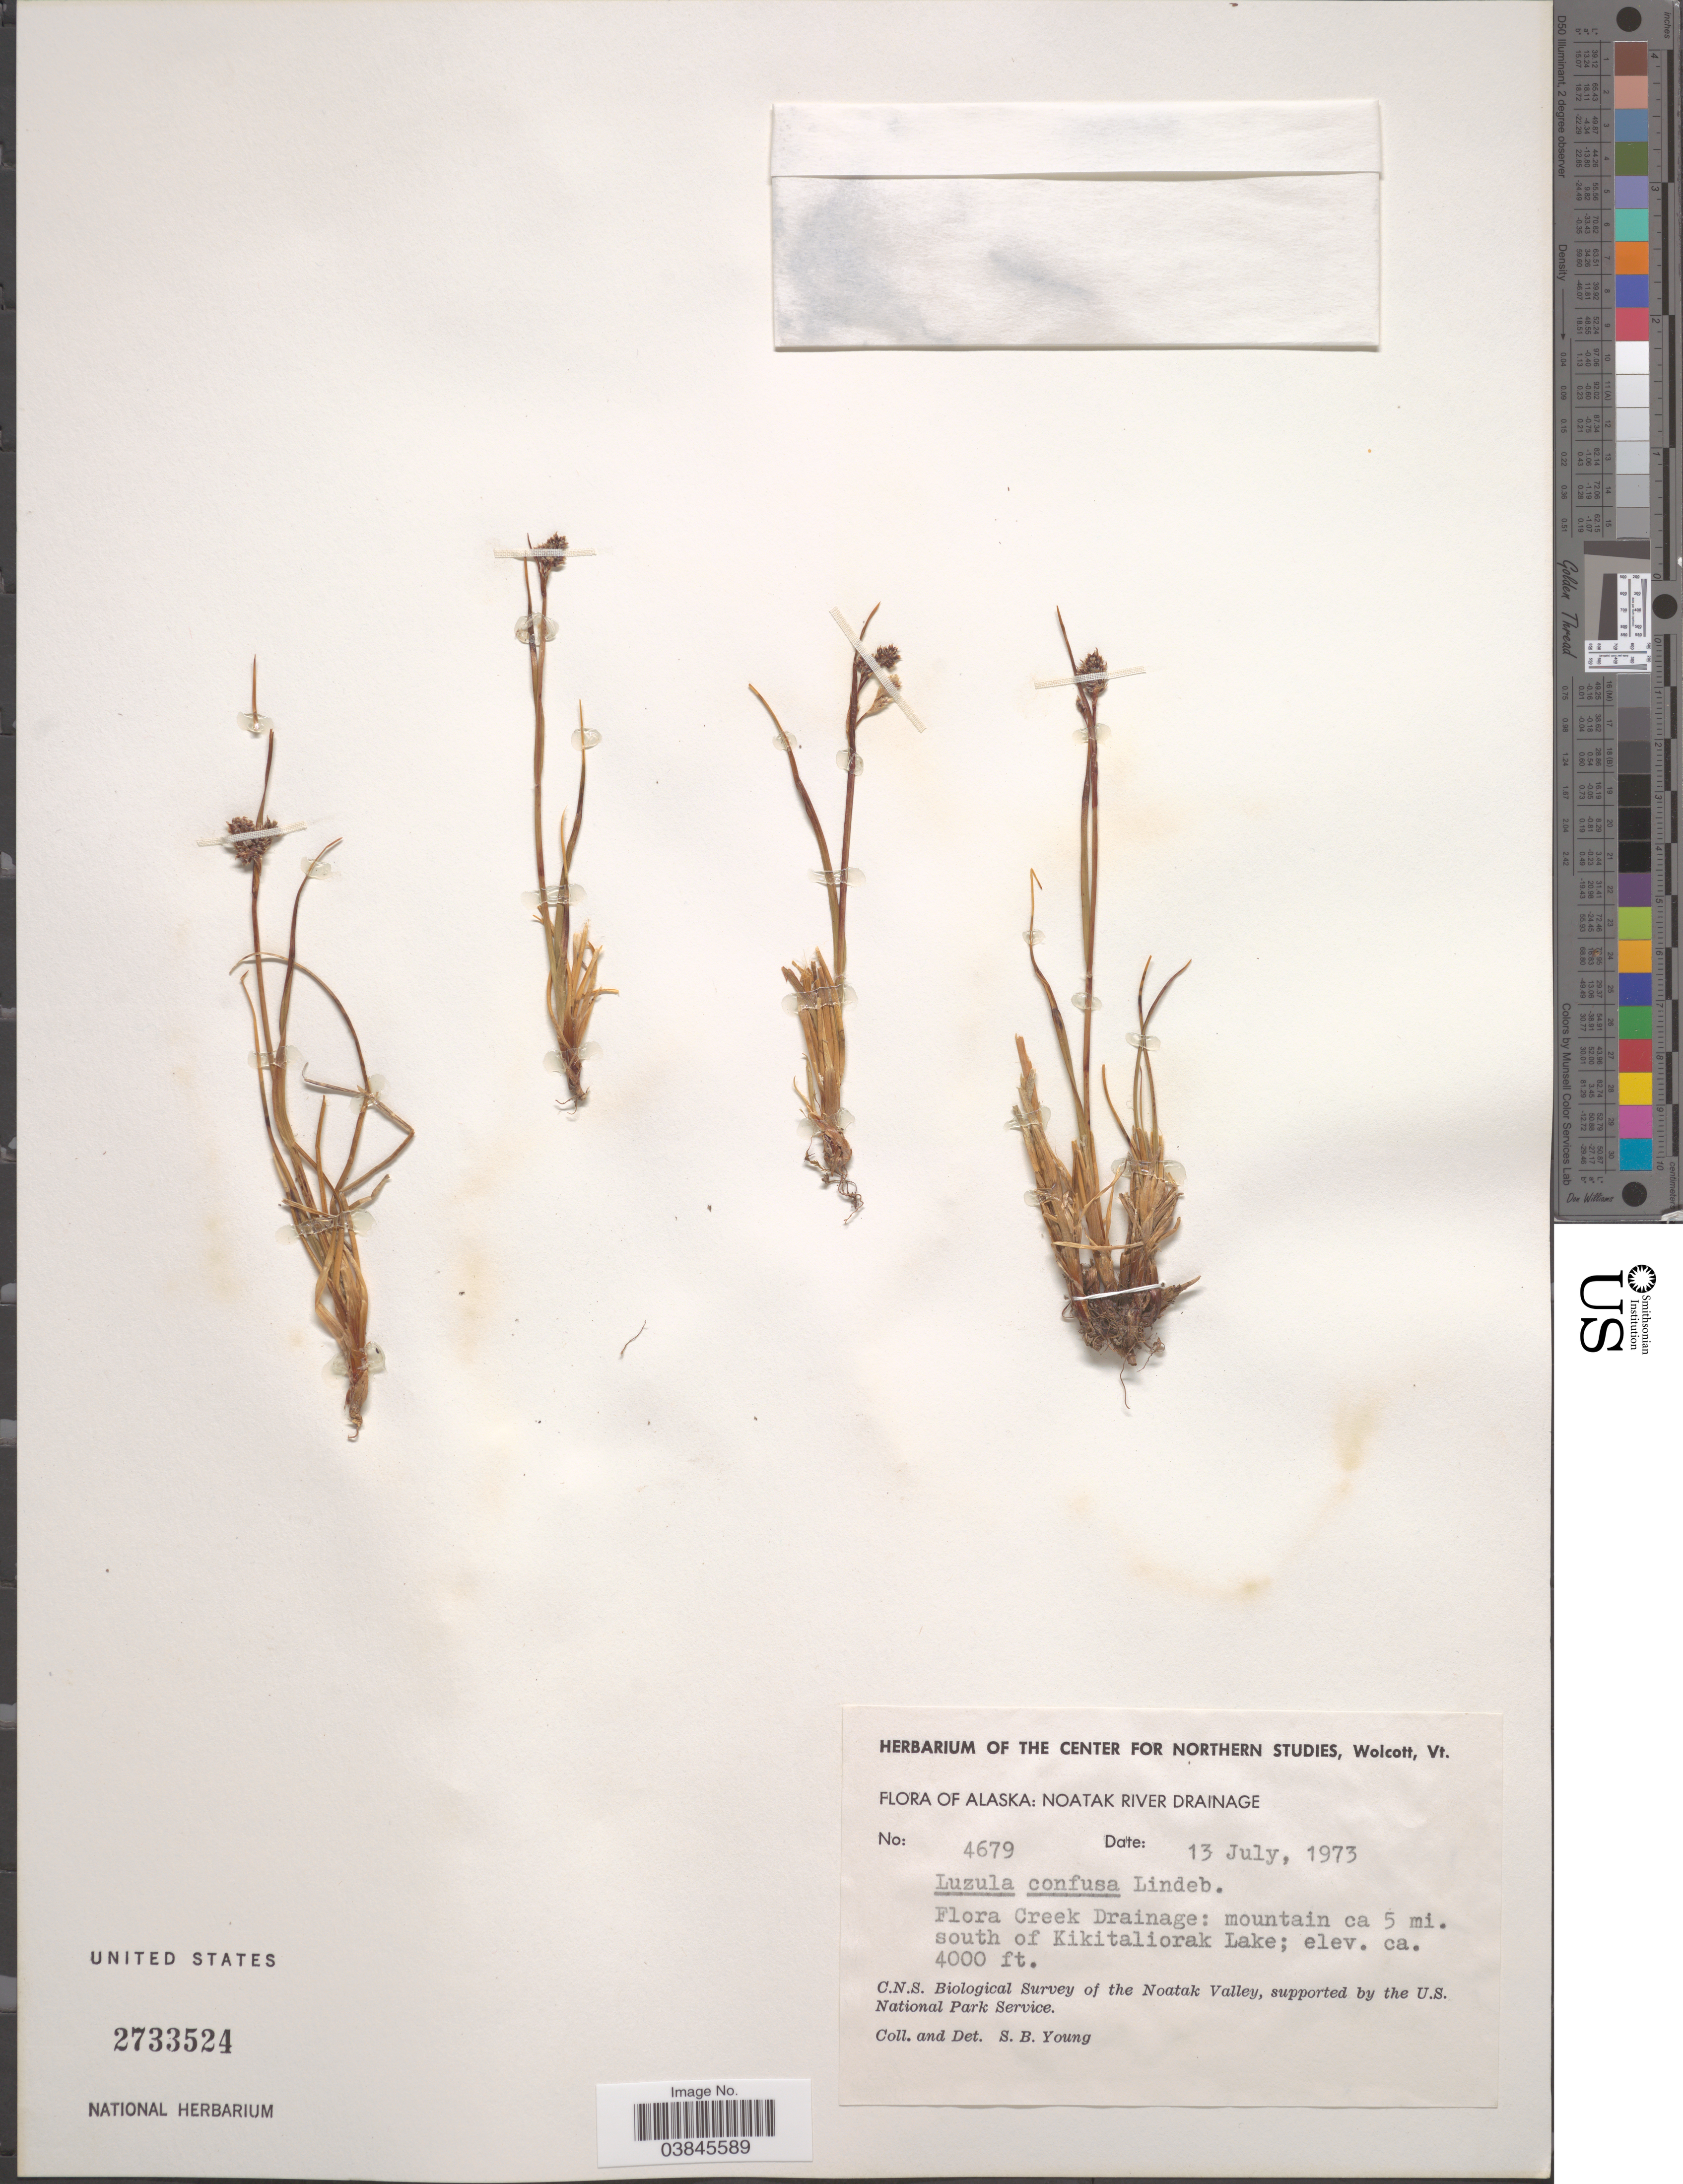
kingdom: Plantae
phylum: Tracheophyta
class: Liliopsida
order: Poales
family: Juncaceae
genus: Luzula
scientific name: Luzula confusa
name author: Lindeb.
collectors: S. Young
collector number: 4679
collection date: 1973-07-13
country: United States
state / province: Alaska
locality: Noatak River Drainage. Flora Creek Drainage: mountain ca 5 mi. south of Kikitaliorak Lake.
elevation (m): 1219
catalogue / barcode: US 2733524